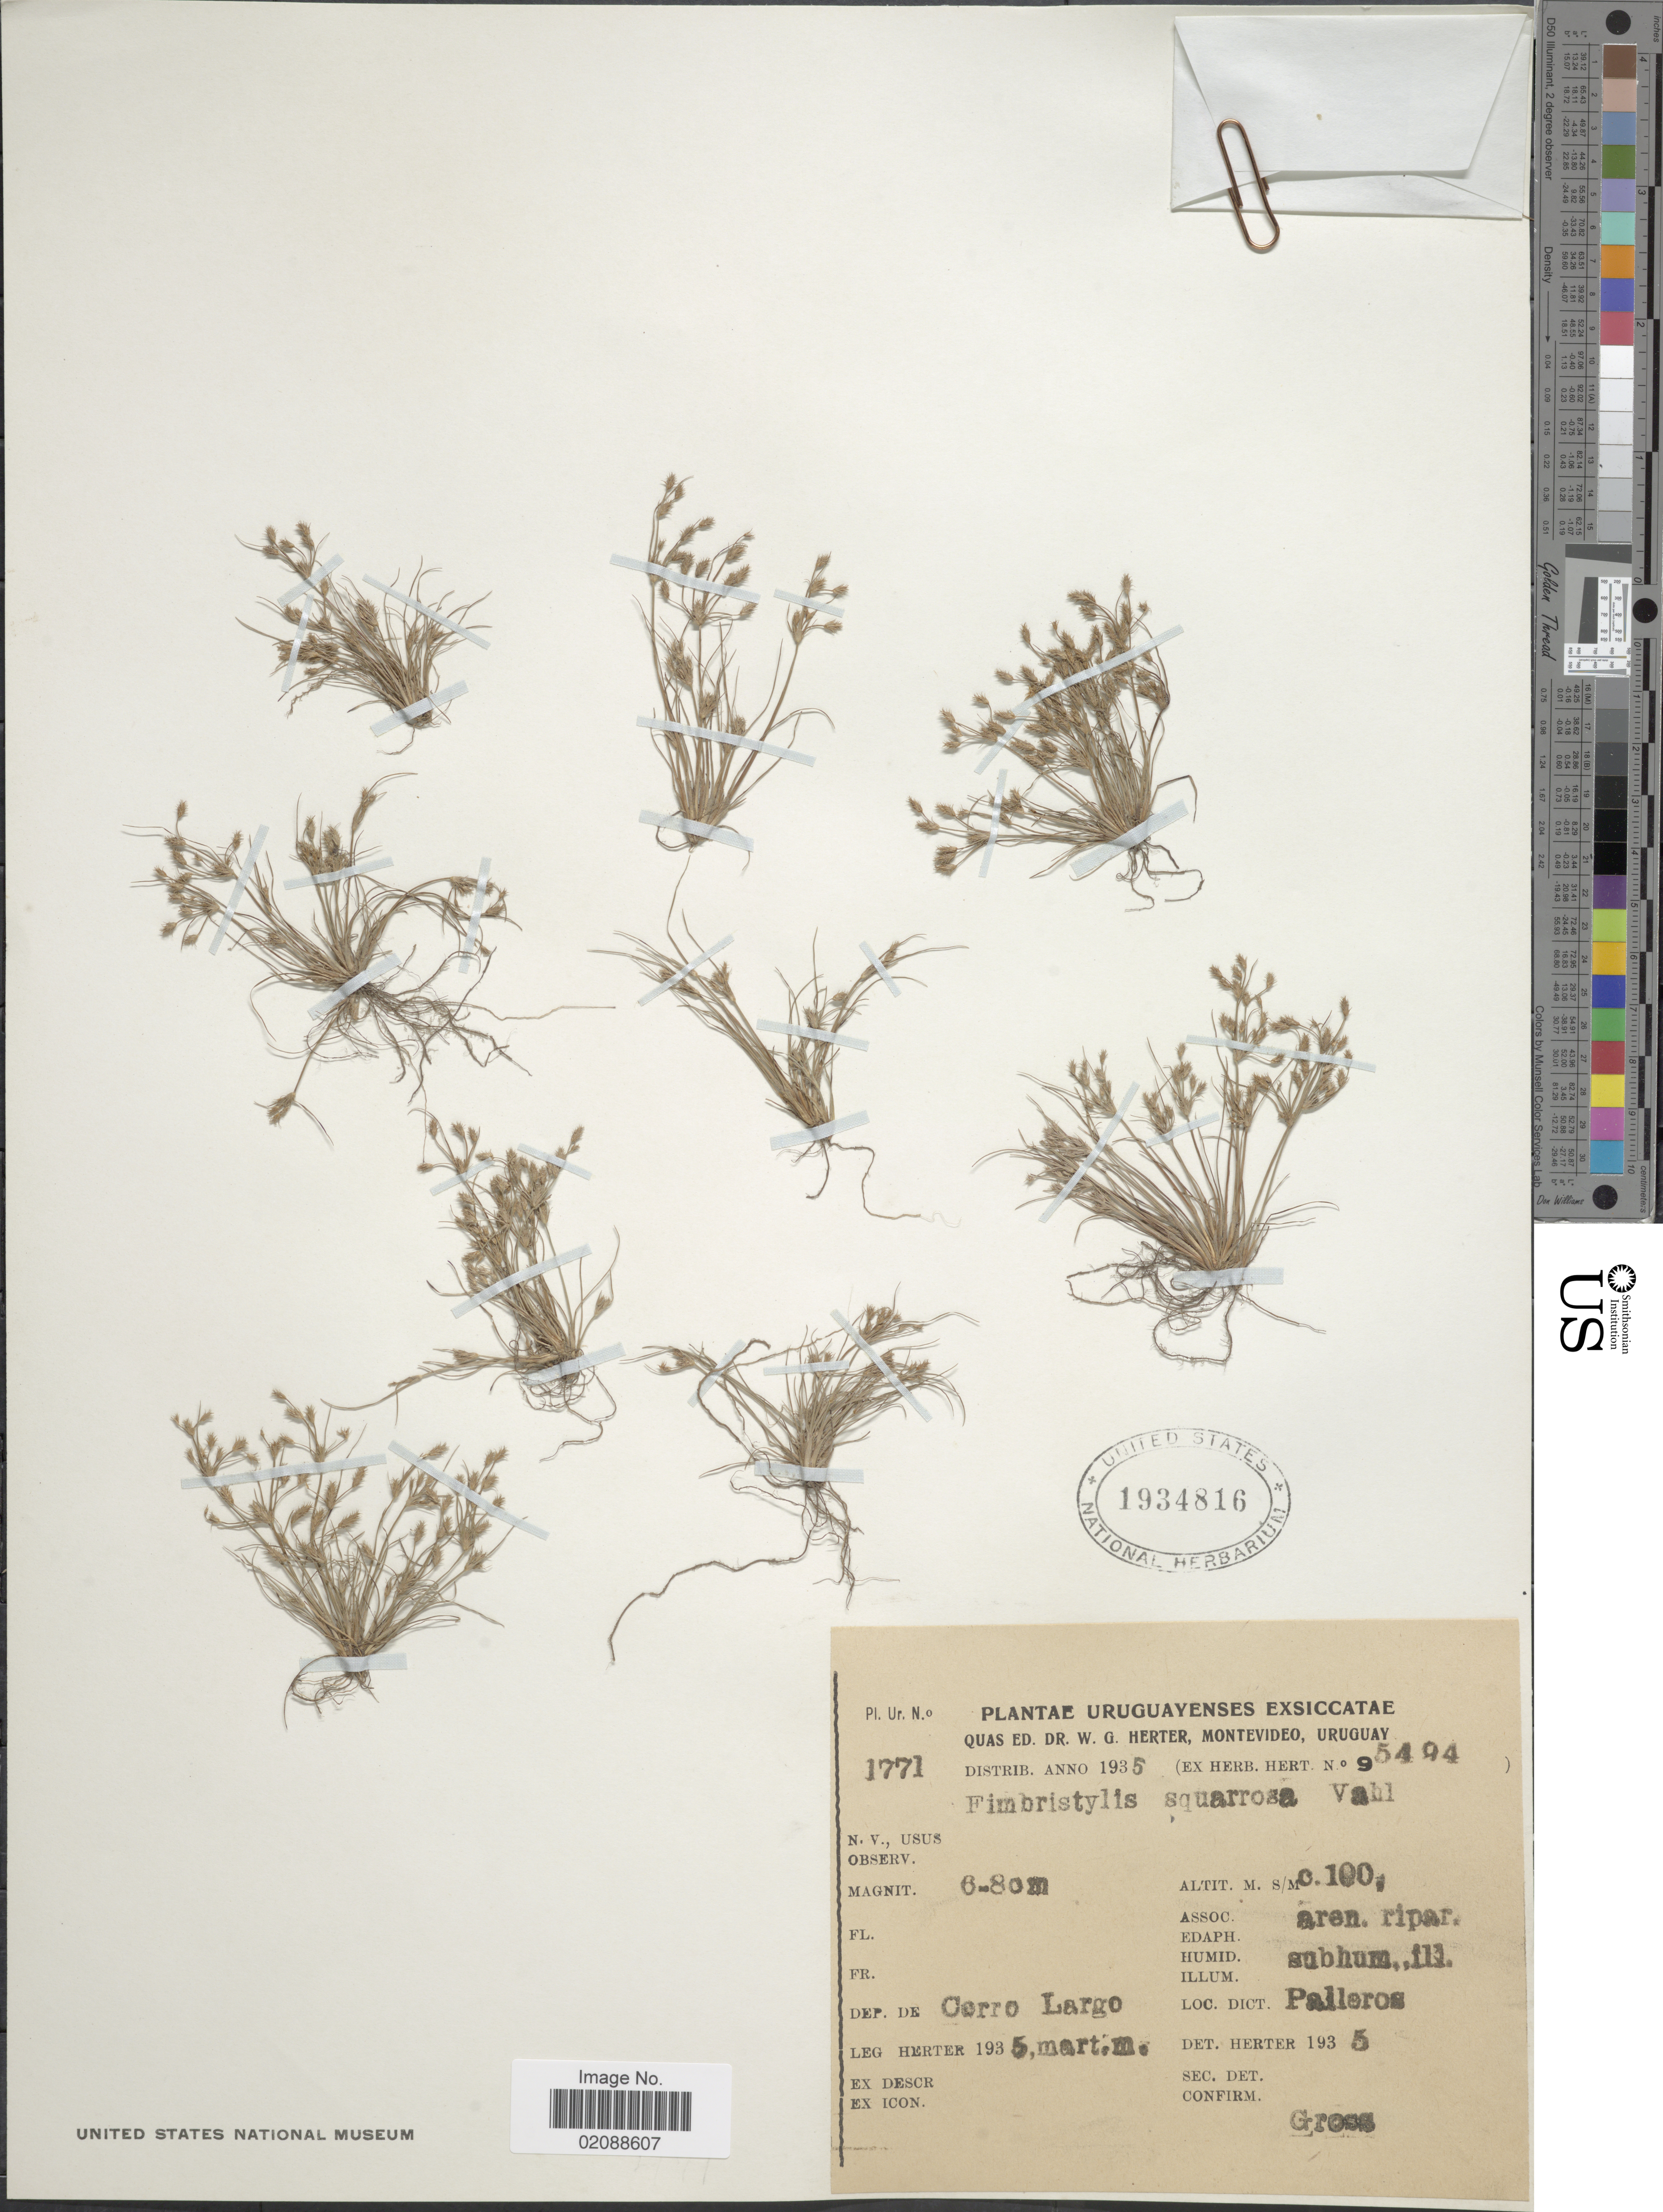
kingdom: Plantae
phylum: Tracheophyta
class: Liliopsida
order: Poales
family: Cyperaceae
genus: Fimbristylis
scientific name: Fimbristylis squarrosa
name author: Vahl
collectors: G. Herter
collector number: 1771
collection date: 1935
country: Uruguay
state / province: Cerro Largo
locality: Palleros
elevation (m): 100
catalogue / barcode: US 1934816